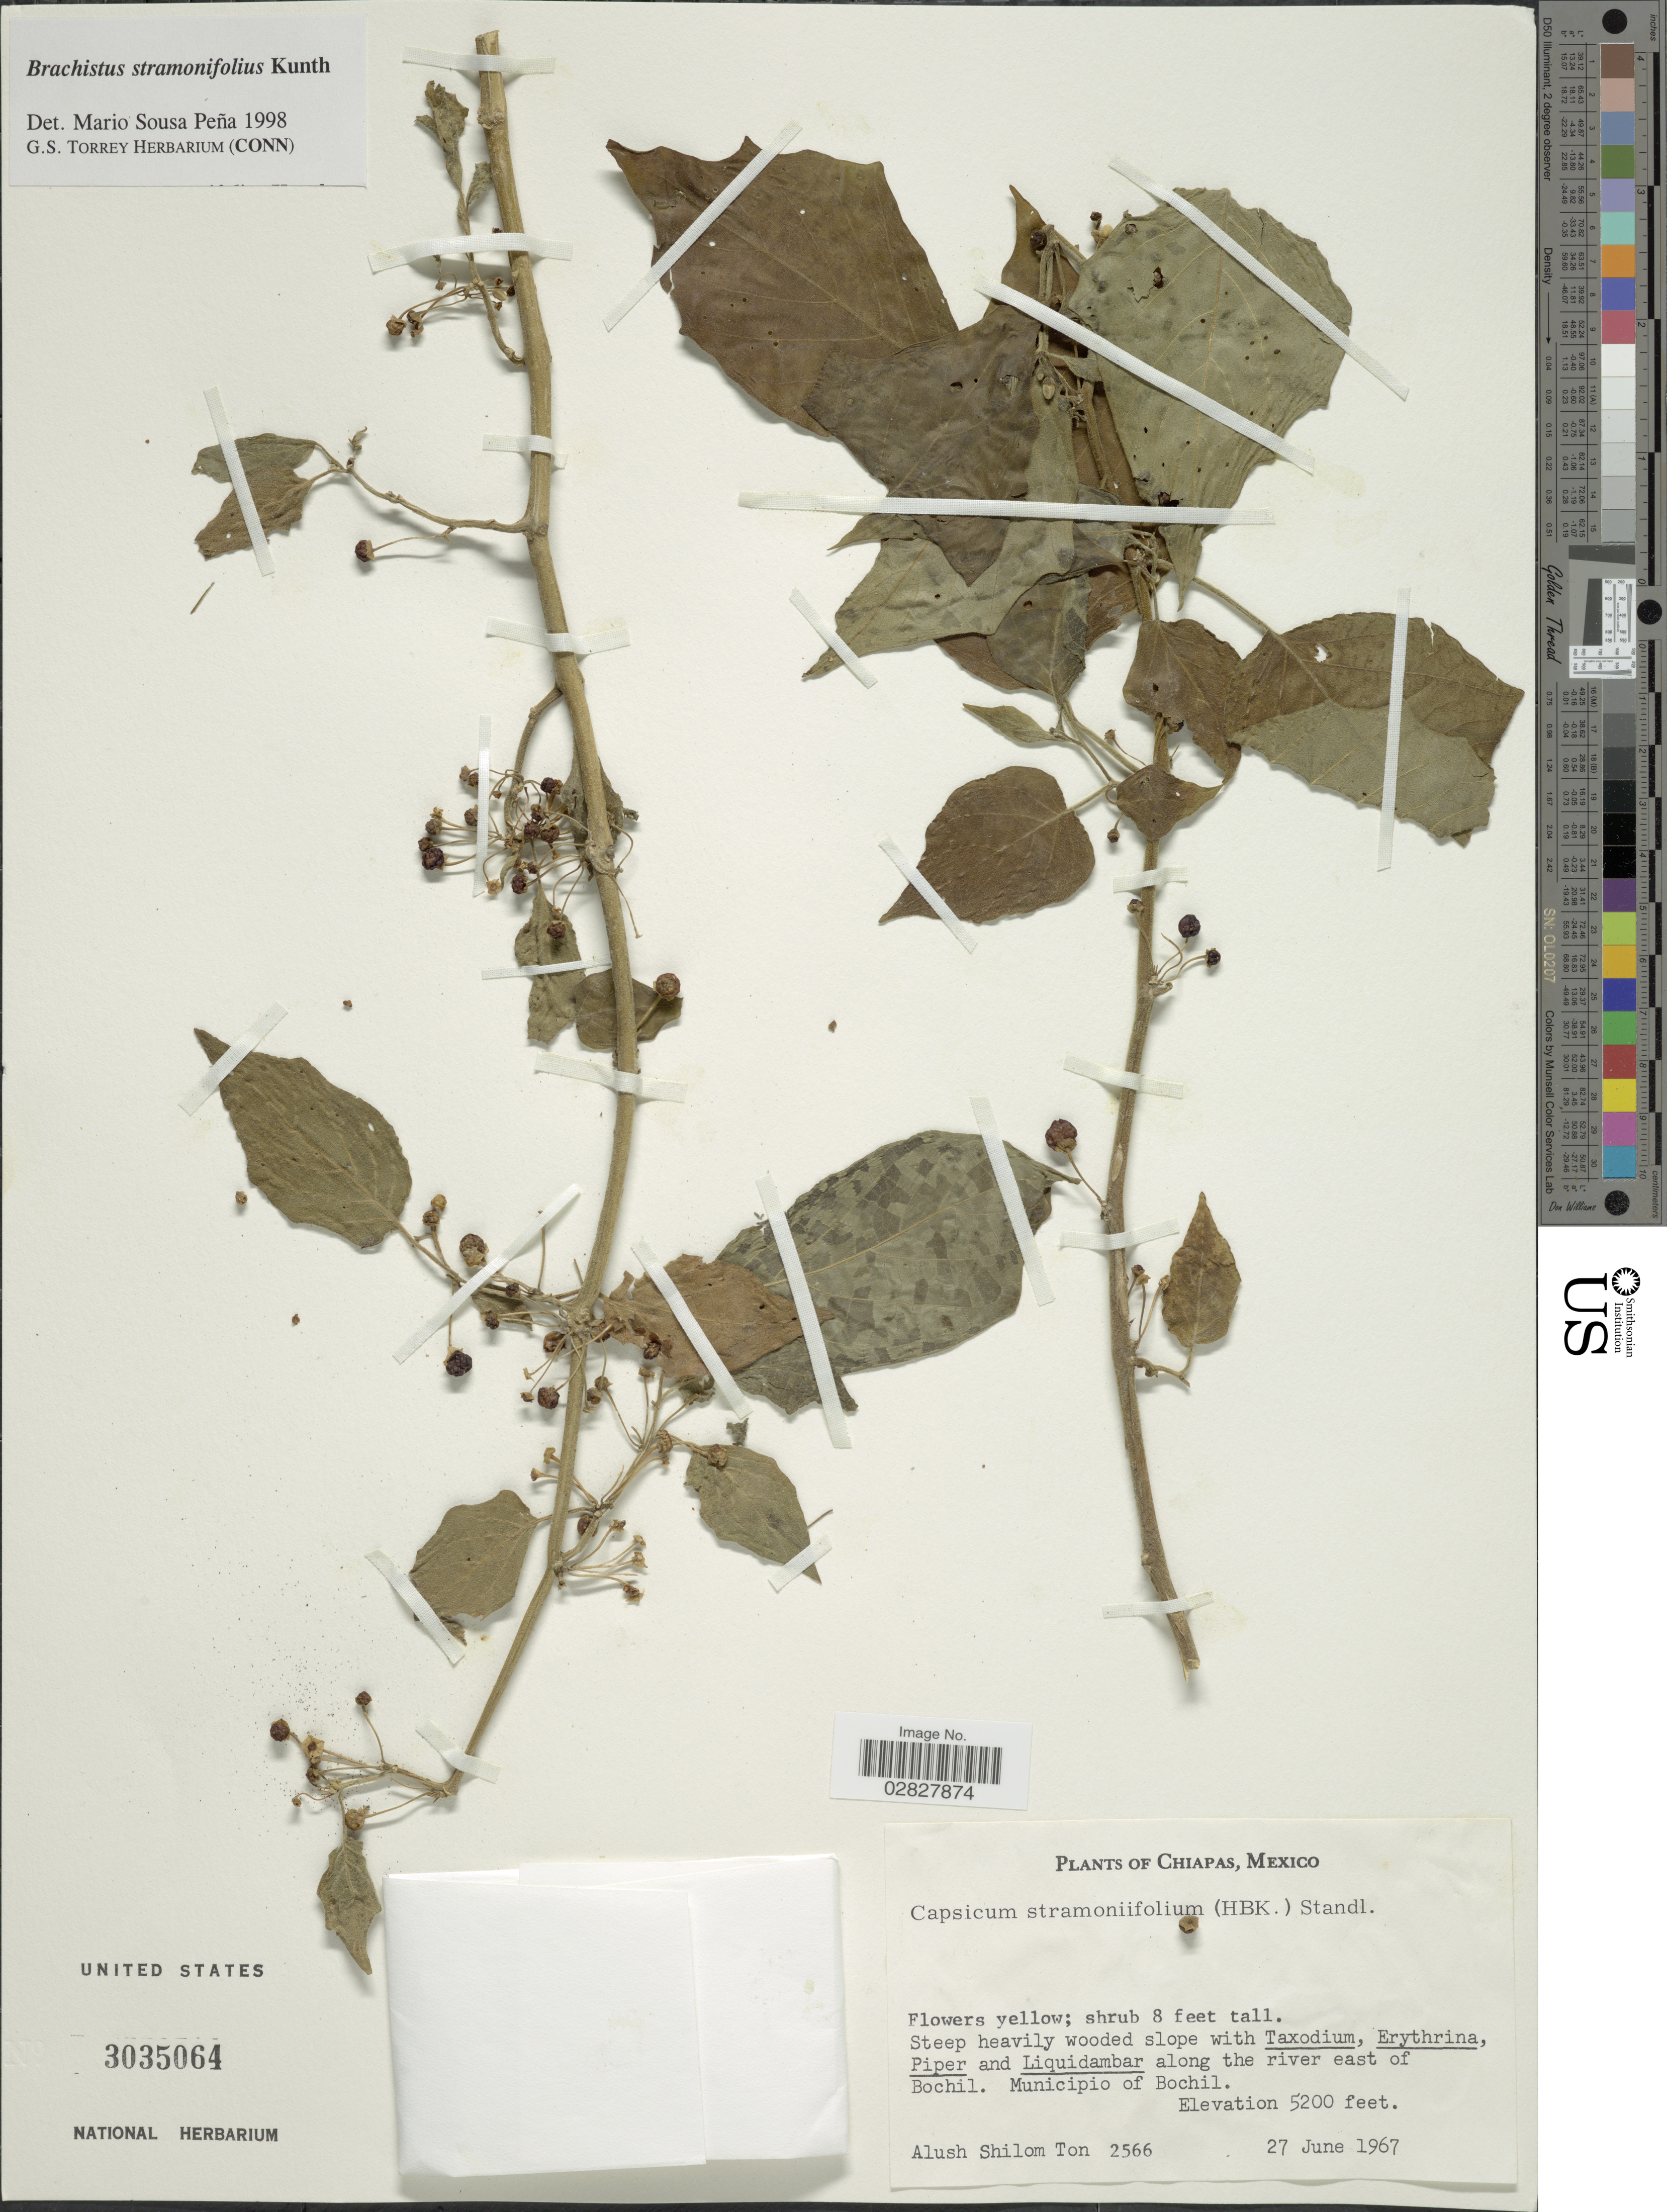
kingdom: Plantae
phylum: Tracheophyta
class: Magnoliopsida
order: Solanales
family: Solanaceae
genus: Brachistus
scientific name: Brachistus stramonifolius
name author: (Kunth) Miers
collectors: A. M. Ton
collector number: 2566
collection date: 1967-06-27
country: Mexico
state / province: Chiapas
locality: Along the river east of Bochil, Municipio of Bochil.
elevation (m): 1585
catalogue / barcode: US 3035064